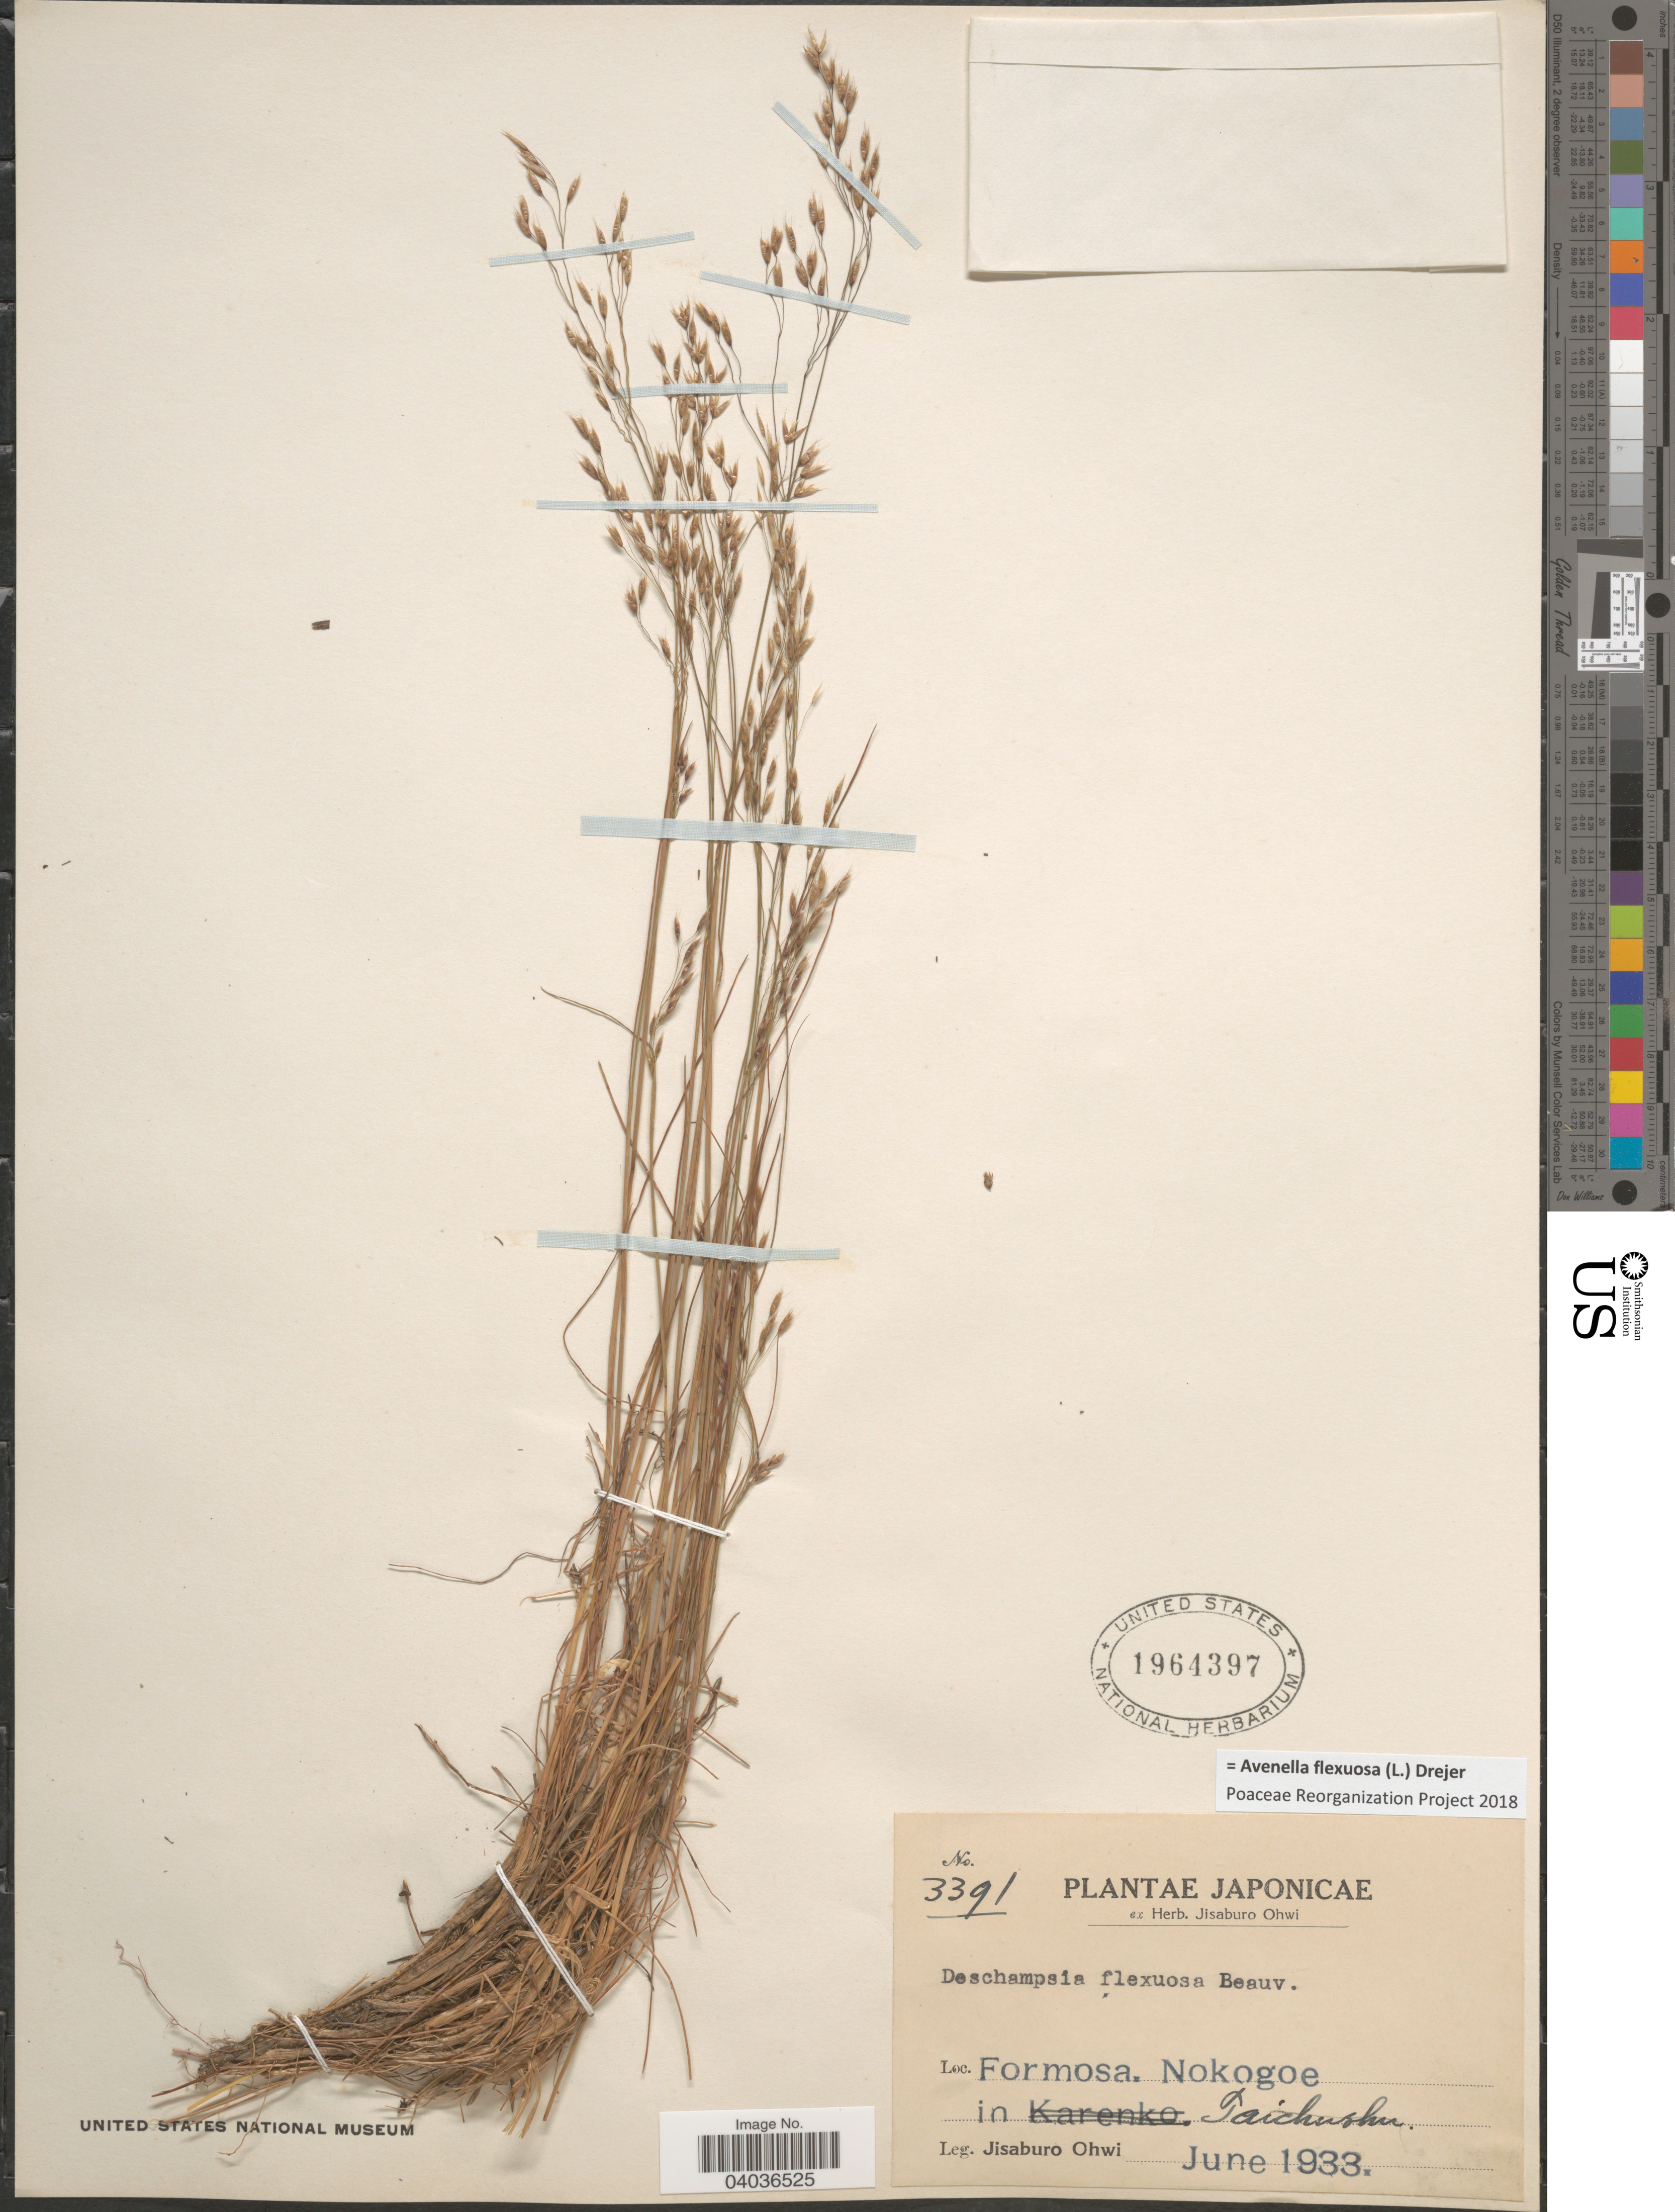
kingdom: Plantae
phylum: Tracheophyta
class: Liliopsida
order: Poales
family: Poaceae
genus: Avenella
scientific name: Avenella flexuosa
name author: (L.) Drejer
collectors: J. Ohwi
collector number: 3391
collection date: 1933-06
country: Taiwan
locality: Formosa. Nokogoe in Paichashu.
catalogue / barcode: US 1964397